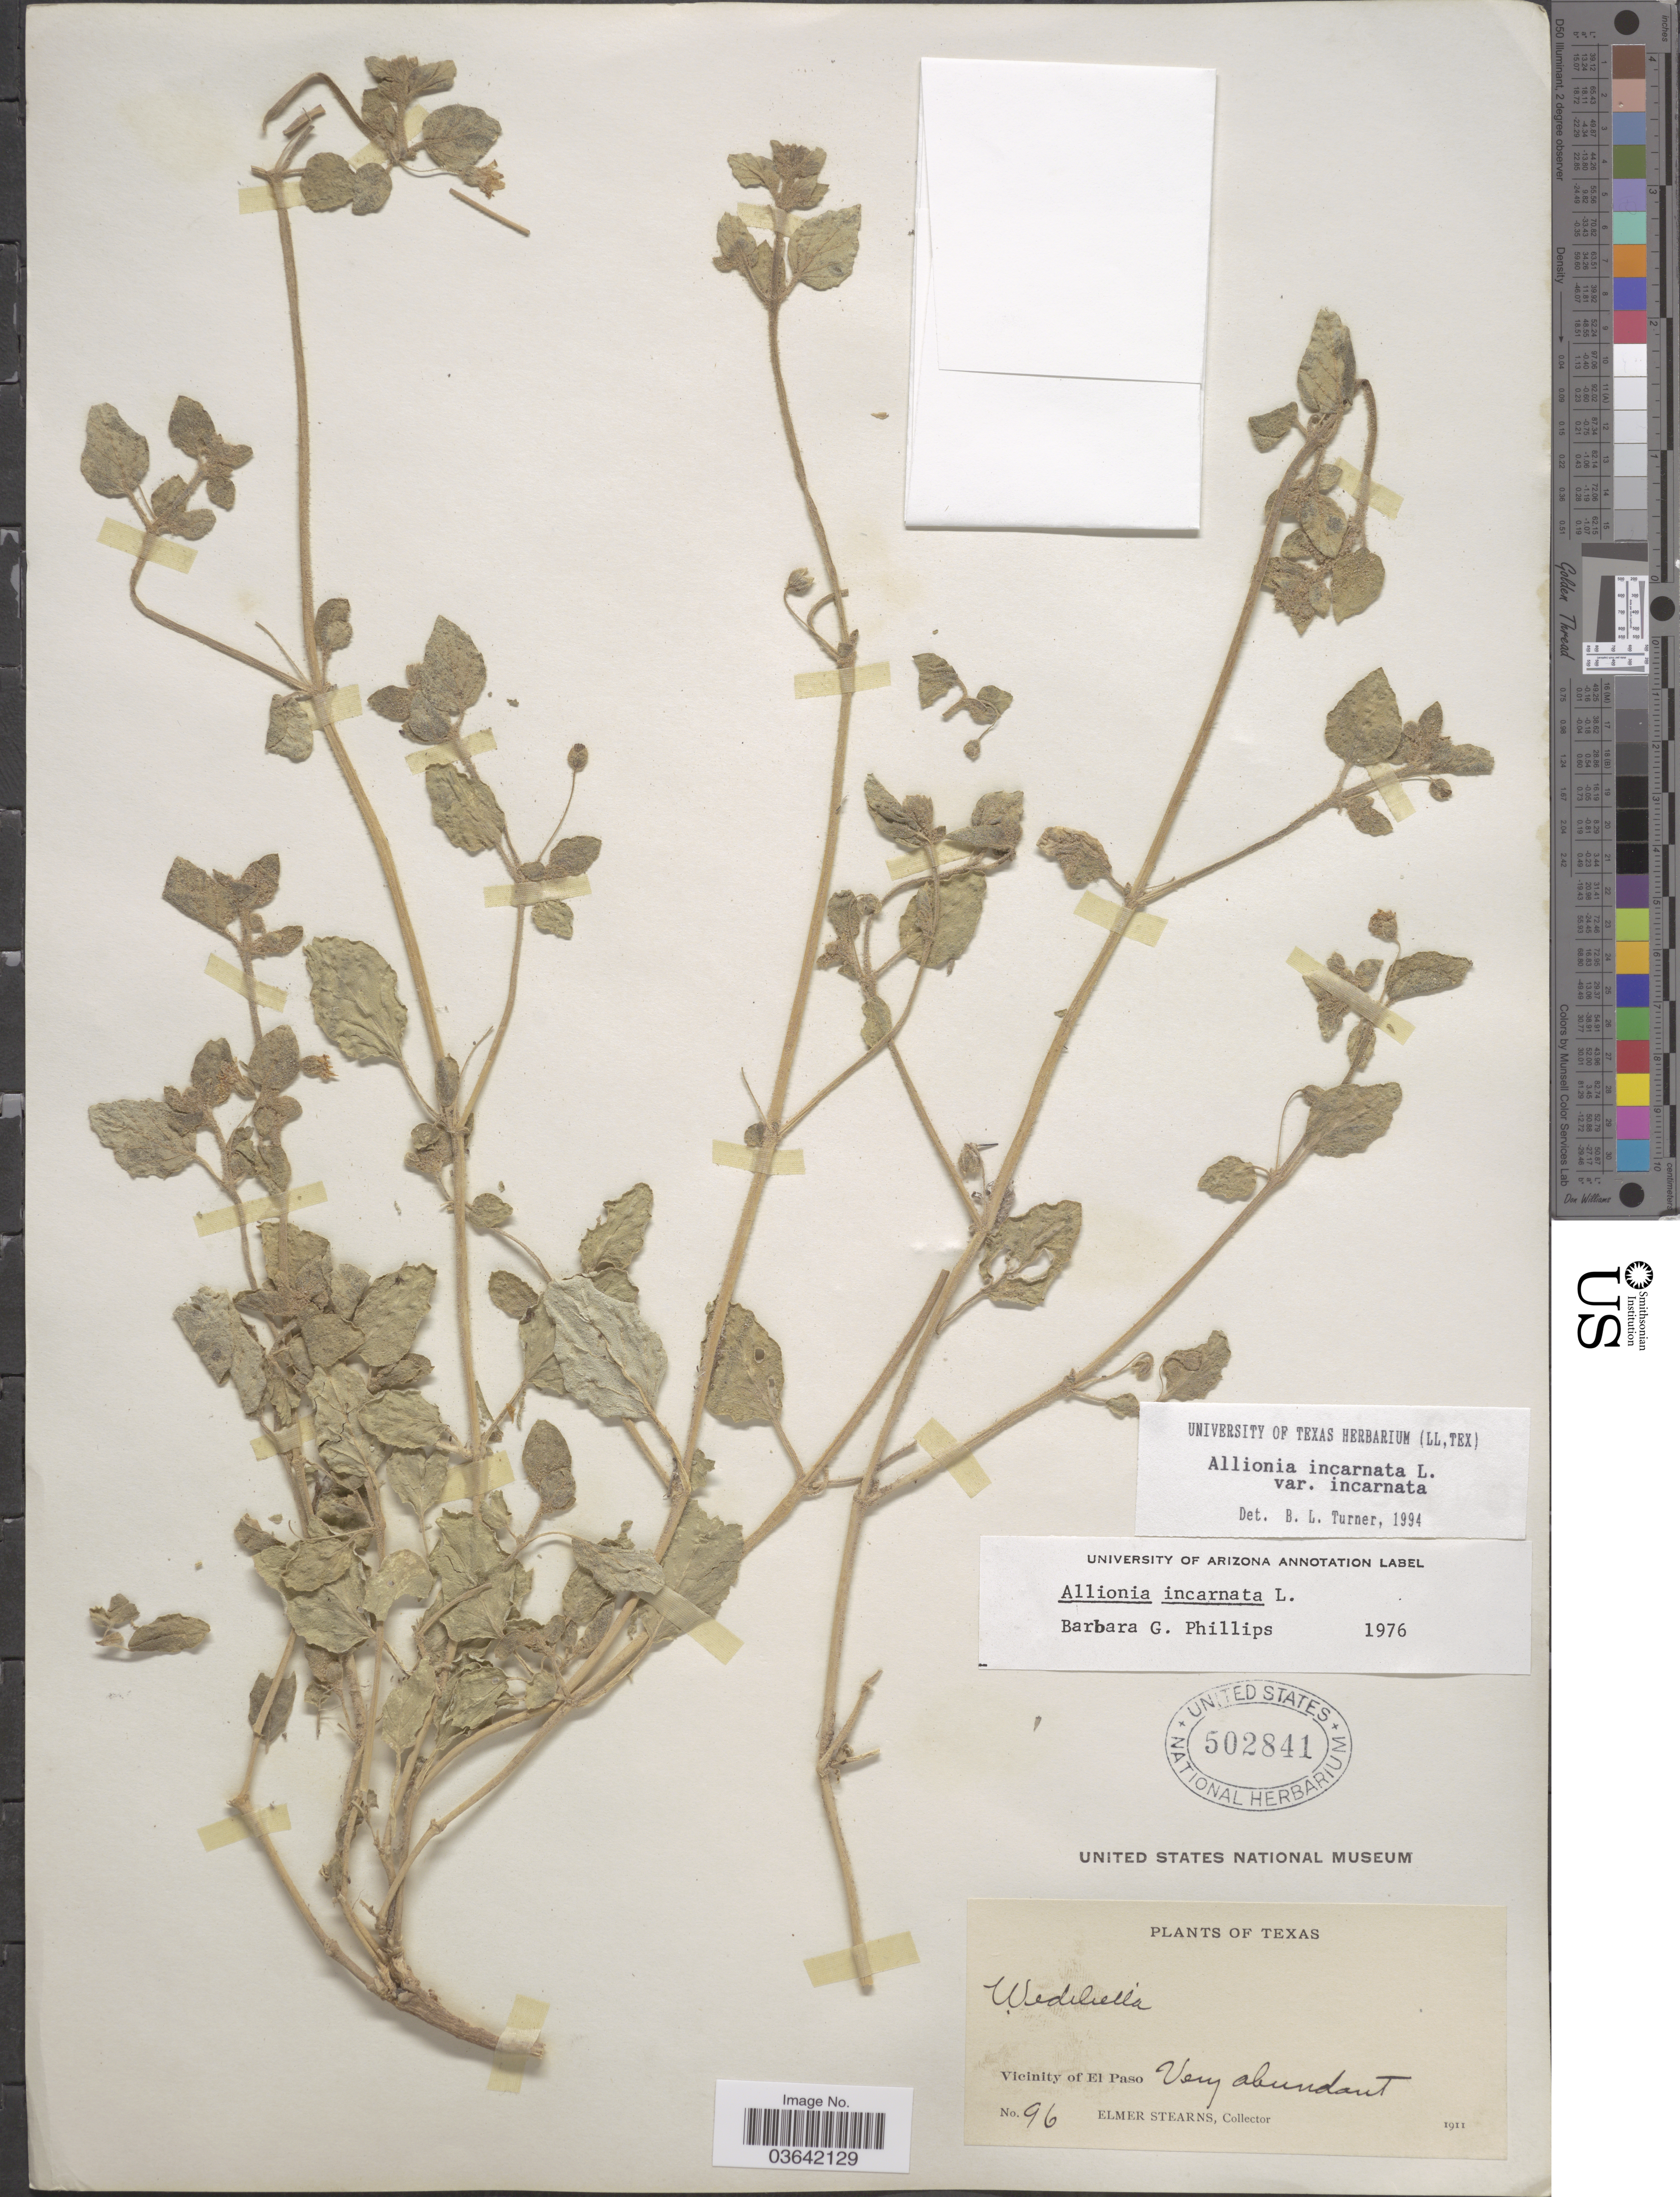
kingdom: Plantae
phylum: Tracheophyta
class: Magnoliopsida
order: Caryophyllales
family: Nyctaginaceae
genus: Allionia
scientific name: Allionia incarnata var. incarnata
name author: L.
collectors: E. Stearns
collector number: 96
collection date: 1911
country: United States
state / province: Texas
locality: Vicinity of El Paso.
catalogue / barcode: US 502841